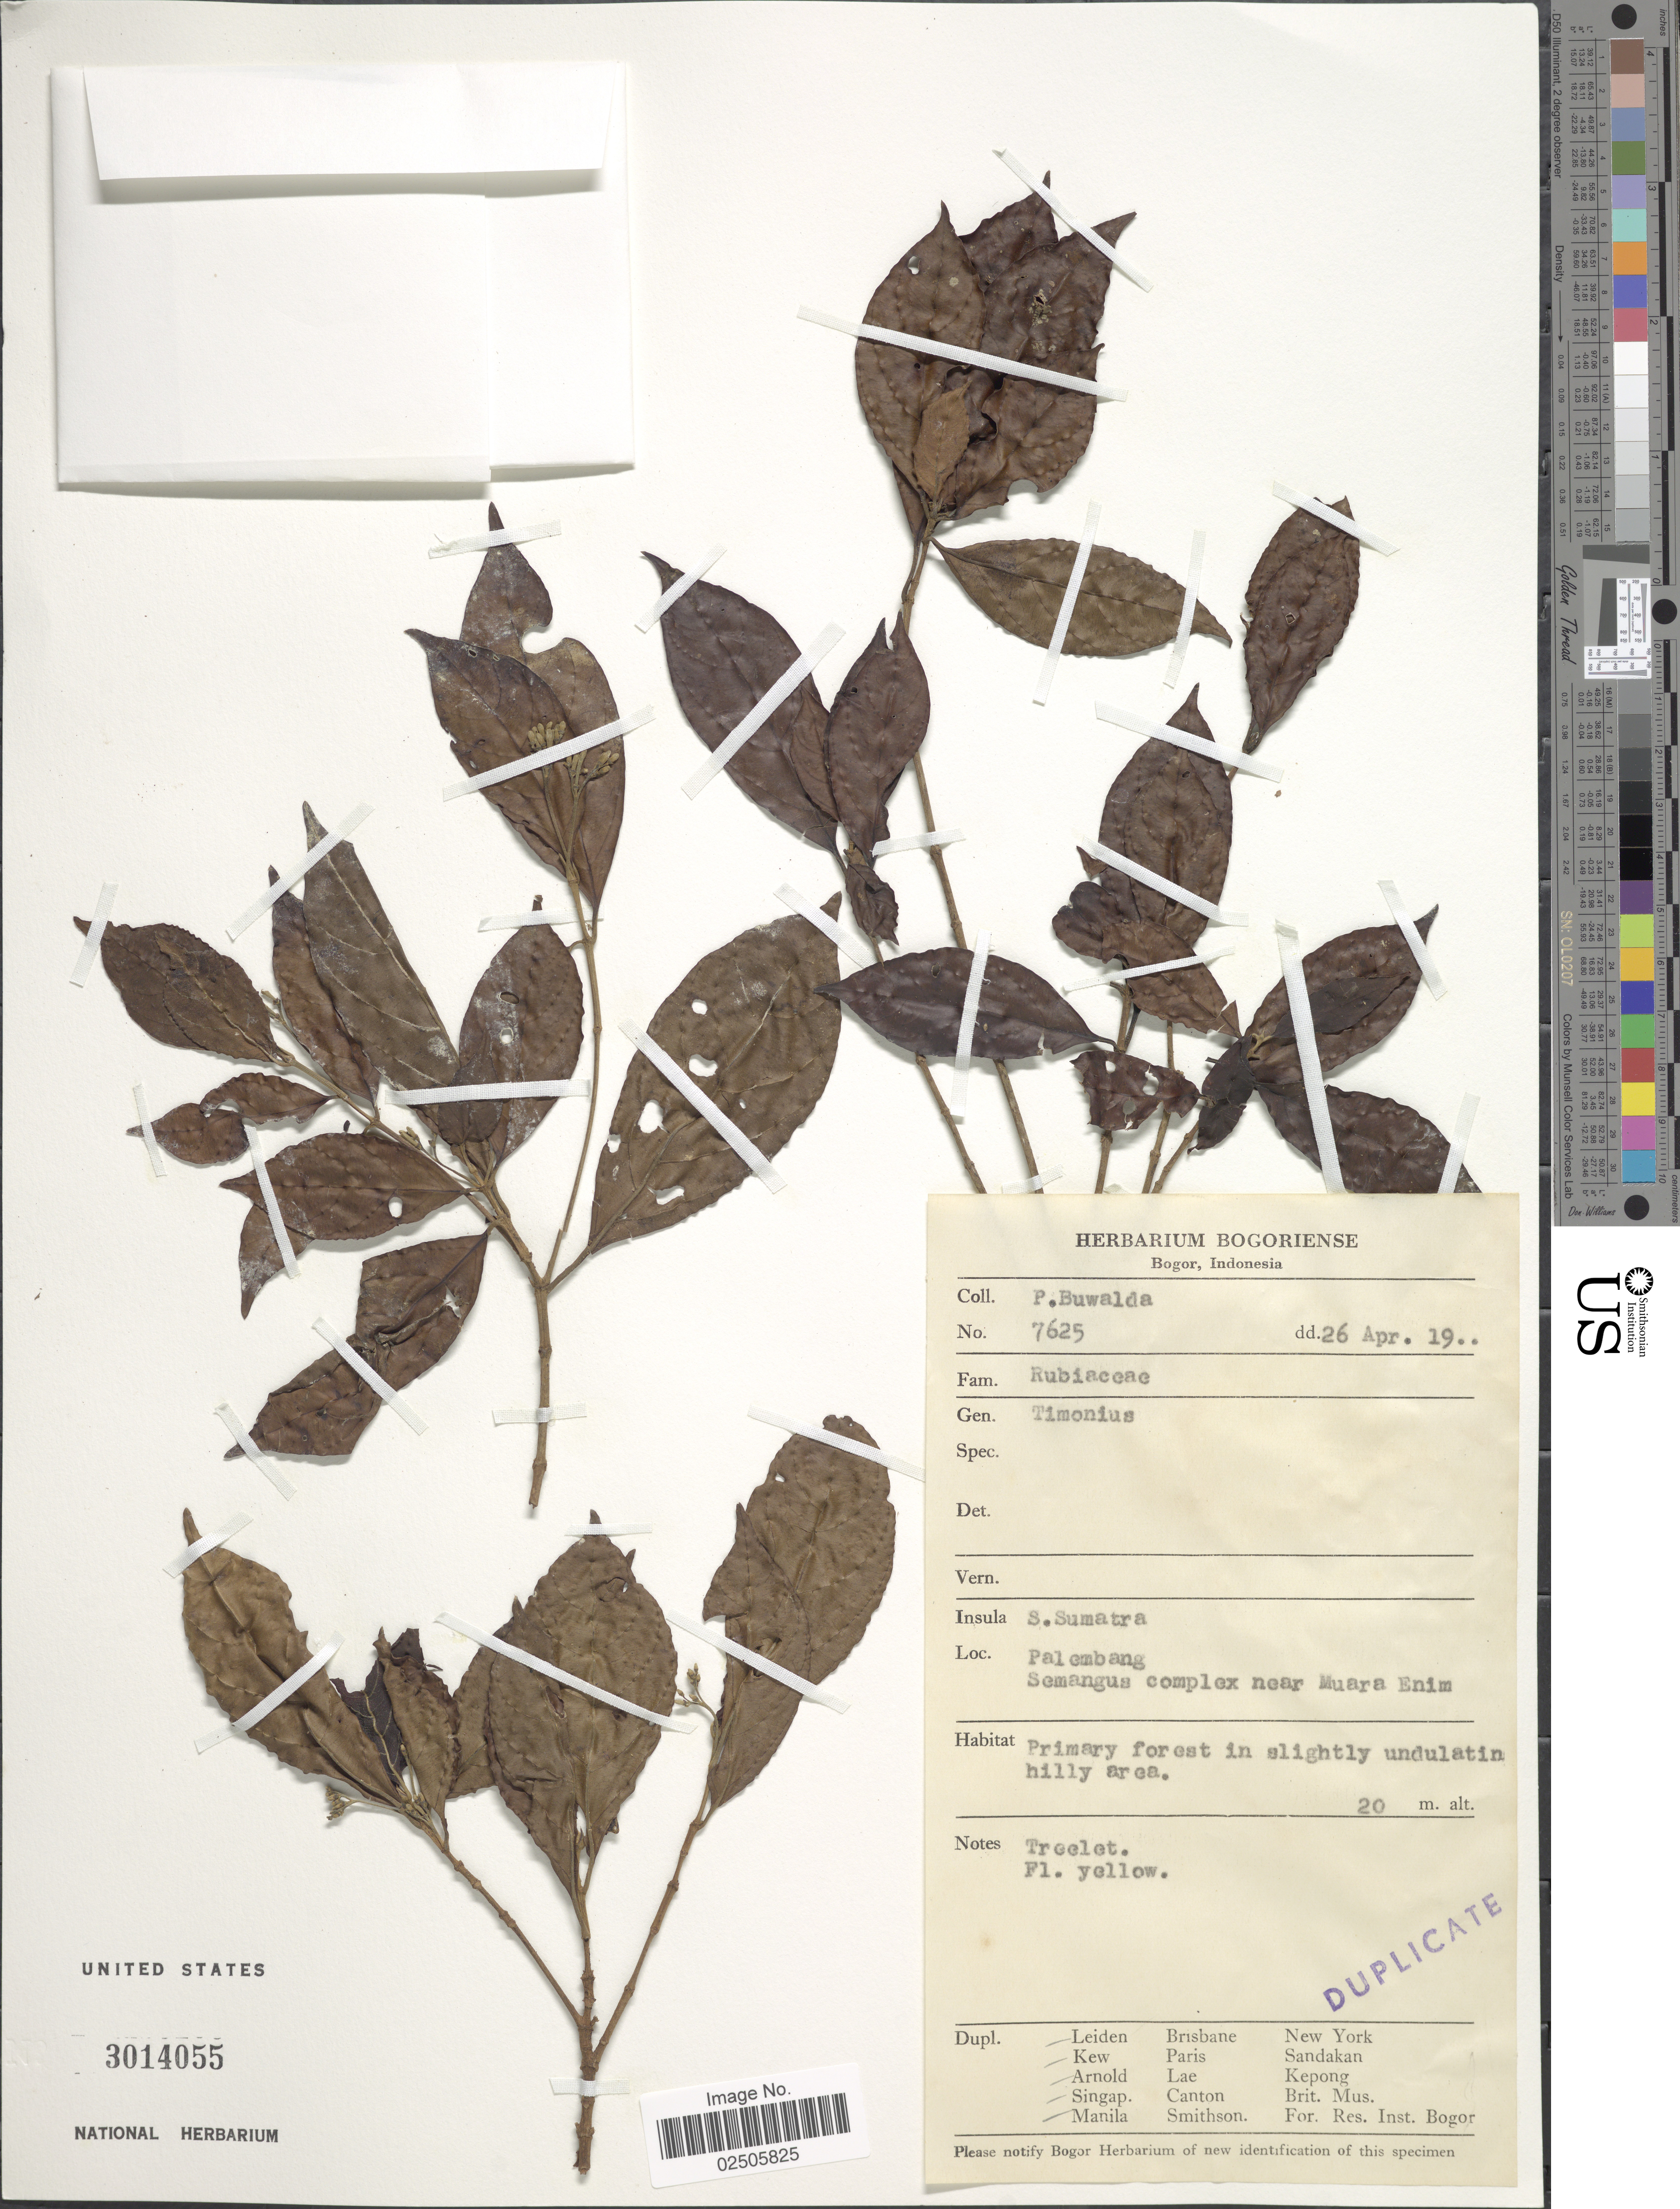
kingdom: Plantae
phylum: Tracheophyta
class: Magnoliopsida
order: Gentianales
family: Rubiaceae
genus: Timonius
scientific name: Timonius sp.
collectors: P. Buwalda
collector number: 7625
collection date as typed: Transcribed d/m/y: 26/4/19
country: Indonesia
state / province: Sumatra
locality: S. Sumatra, Palembang Semangus complex near Muara Enim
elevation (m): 20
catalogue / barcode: US 3014055